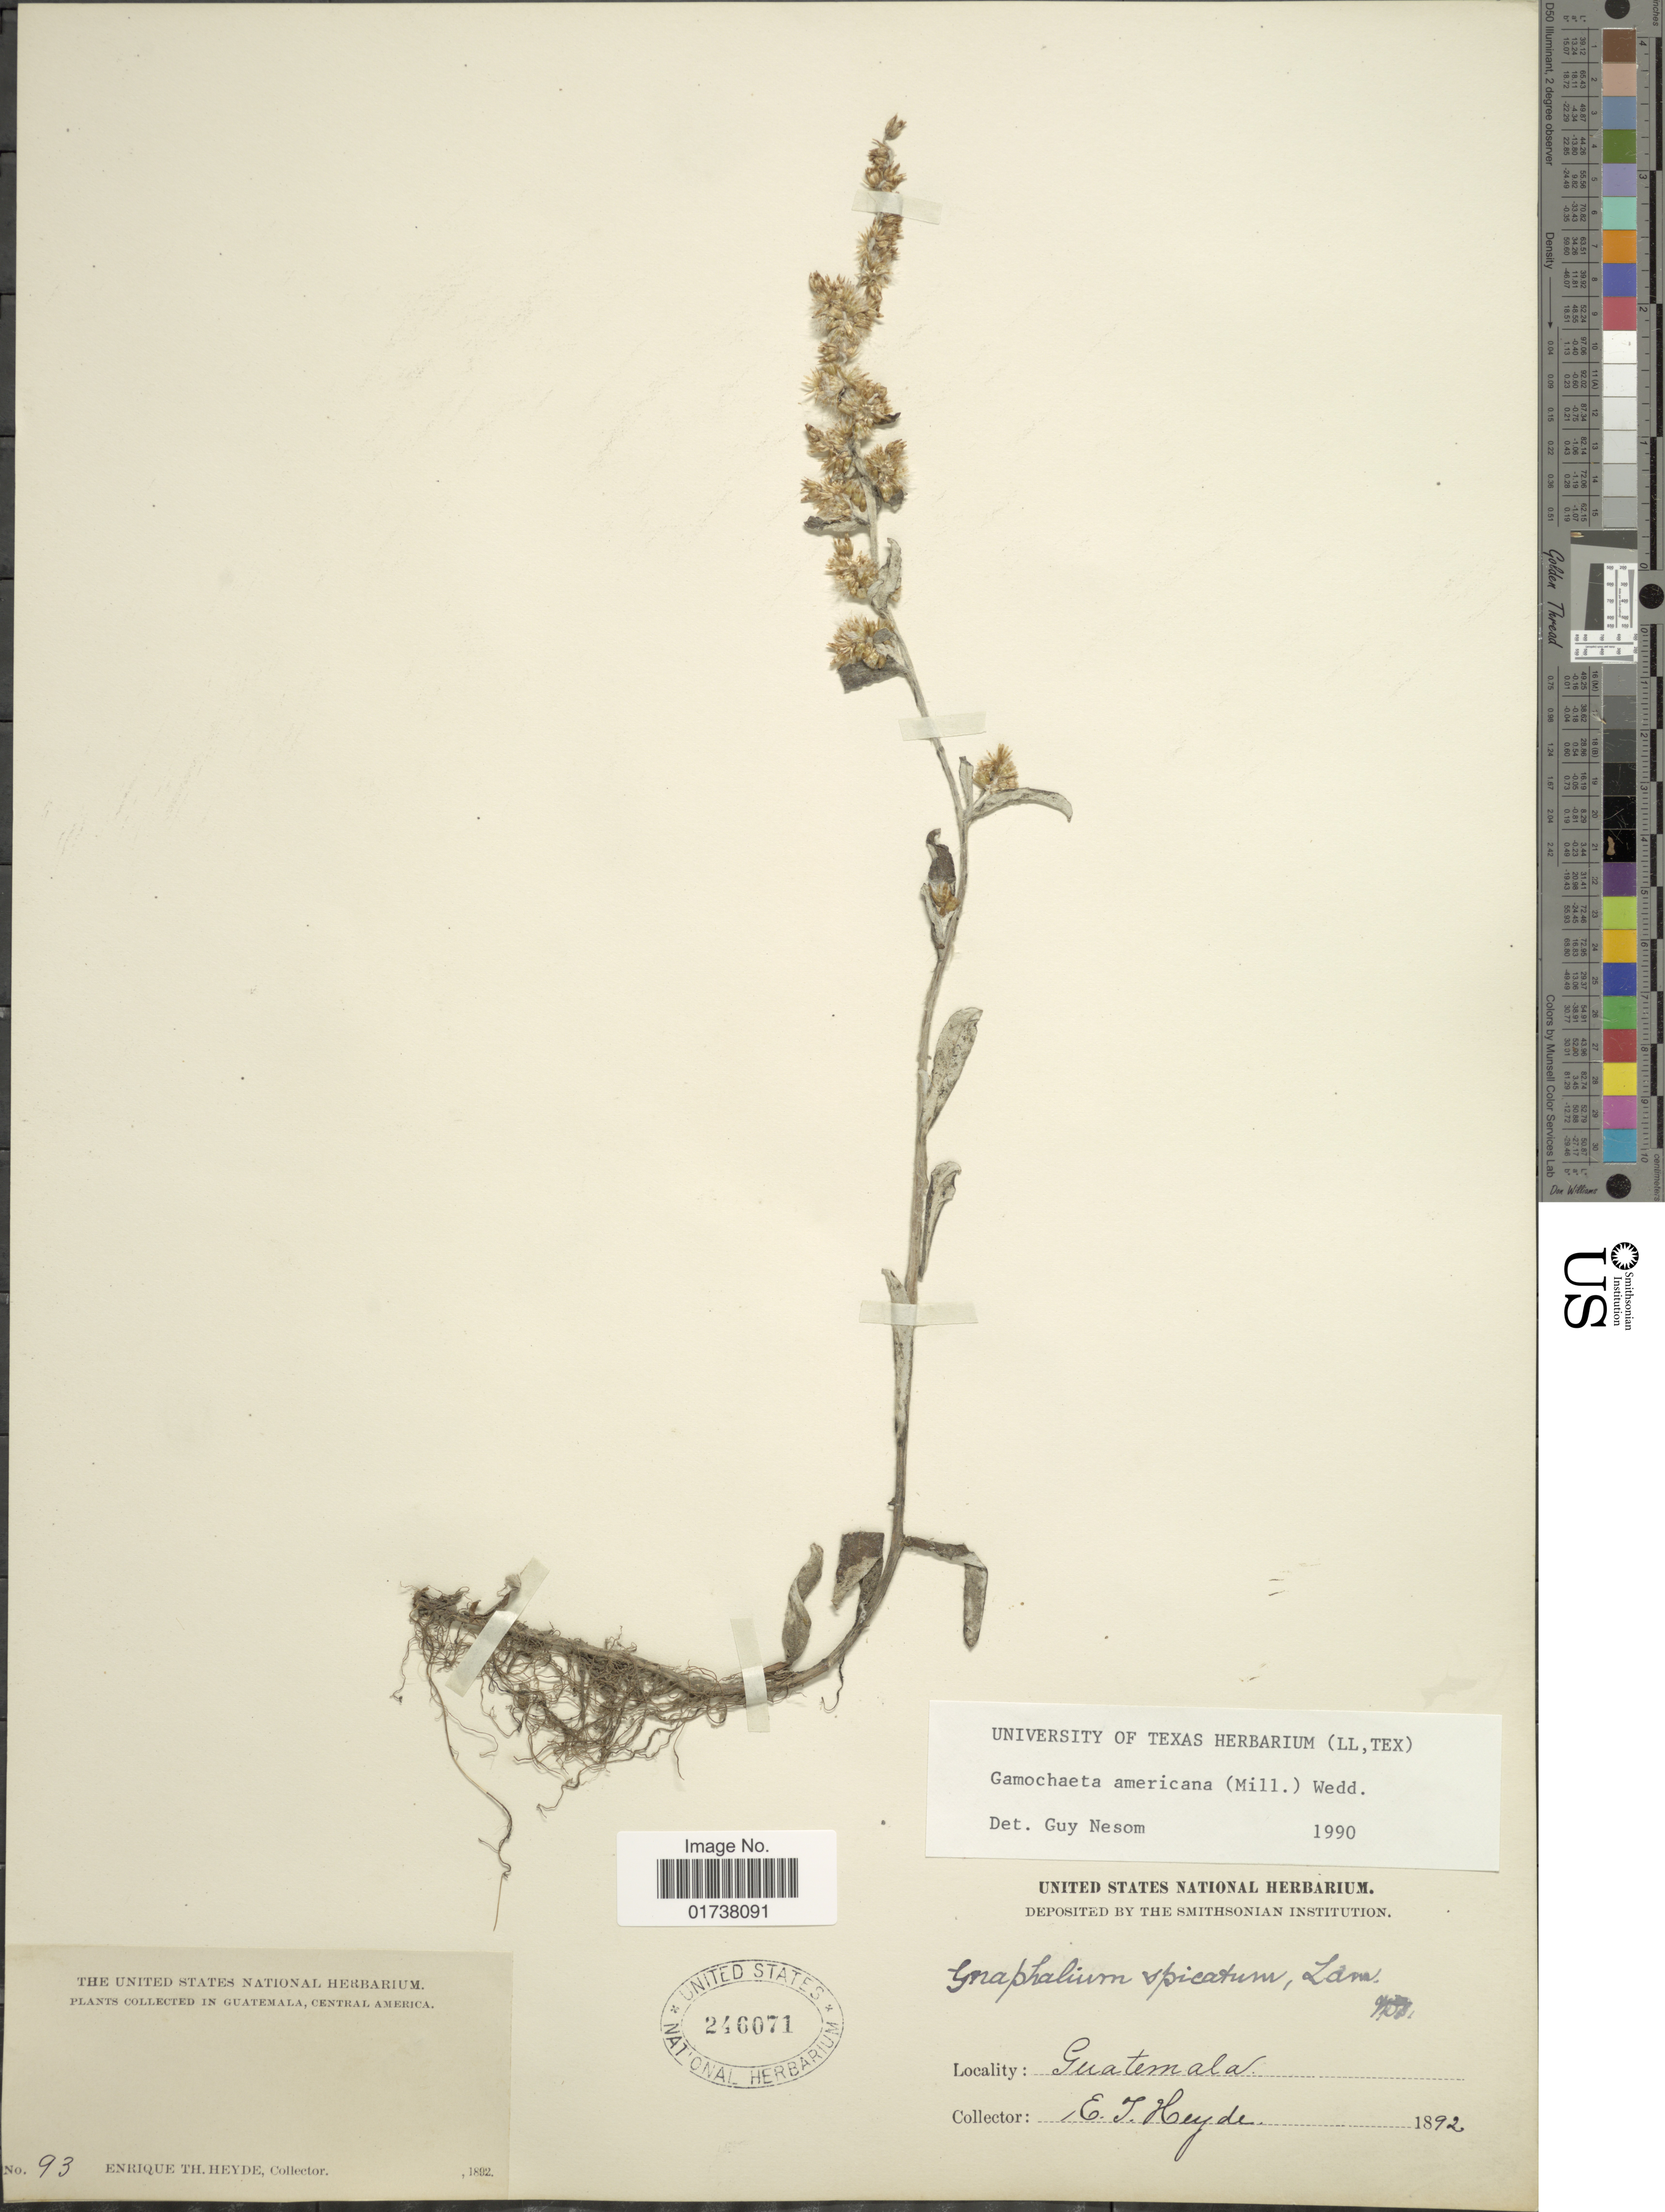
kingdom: Plantae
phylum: Tracheophyta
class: Magnoliopsida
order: Asterales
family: Asteraceae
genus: Gamochaeta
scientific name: Gamochaeta americana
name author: (Mill.) Wedd.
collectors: E. T. Heyde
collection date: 1892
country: Guatemala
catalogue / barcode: US 246071